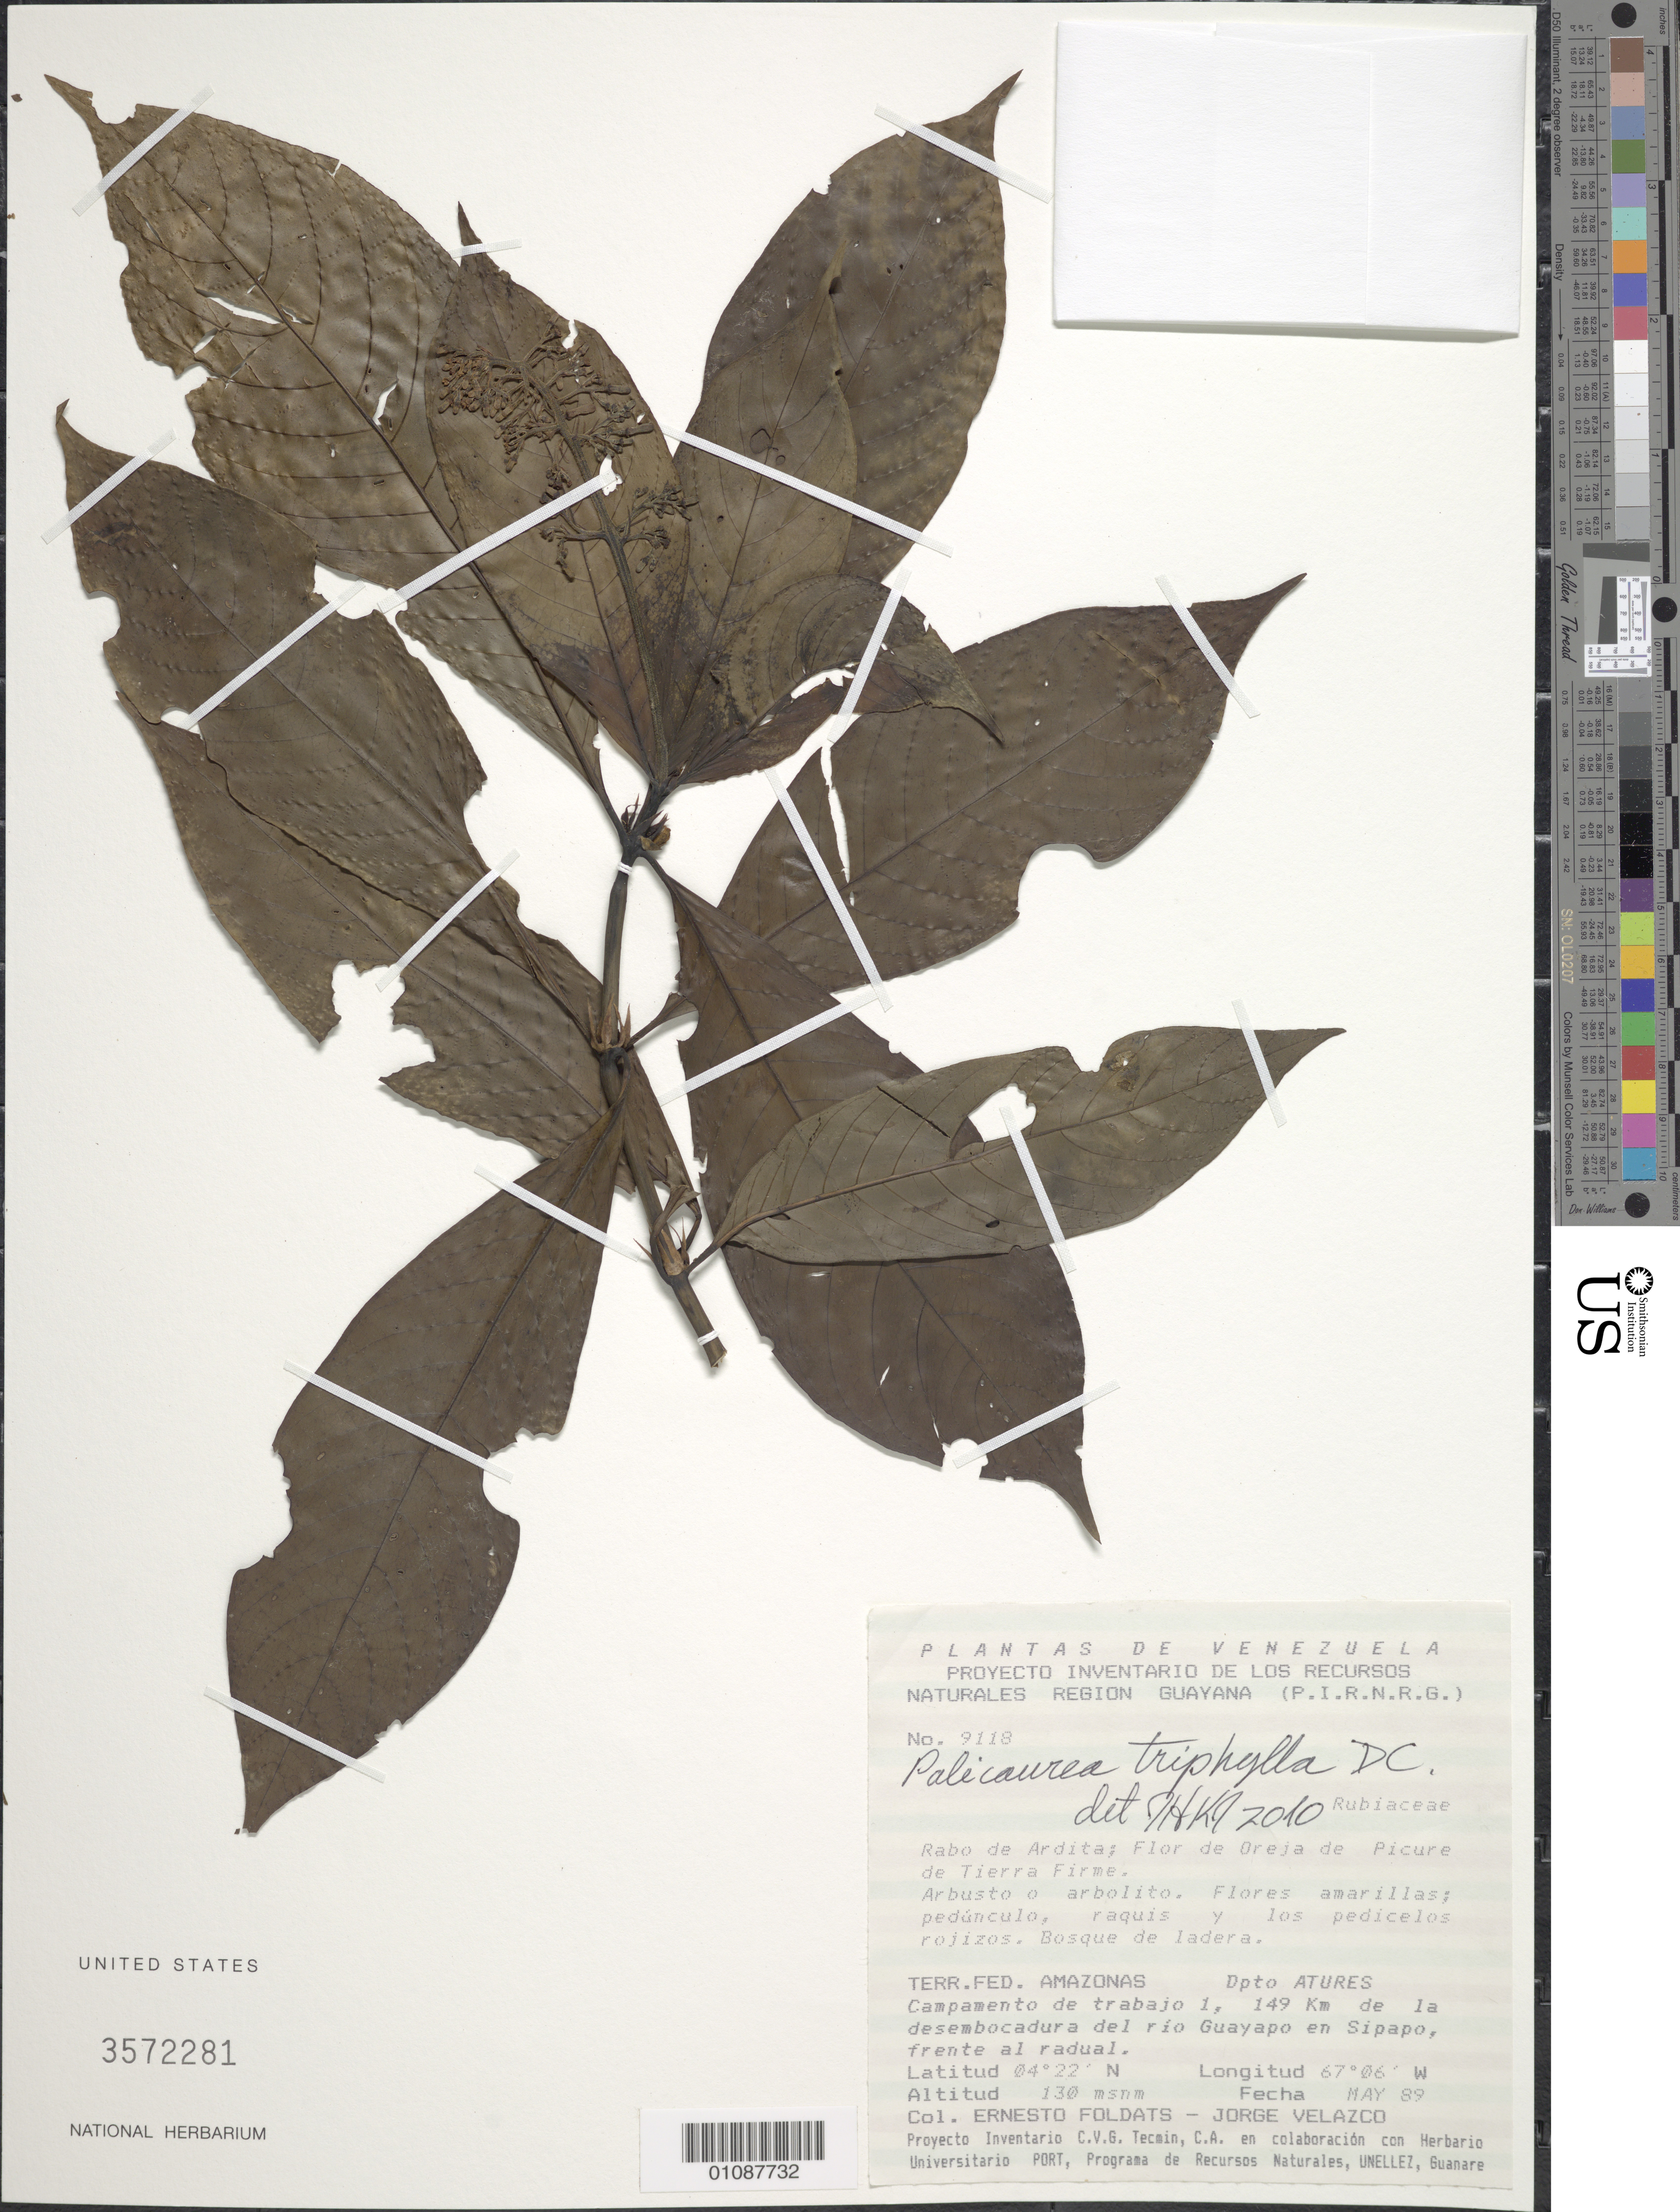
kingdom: Plantae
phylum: Tracheophyta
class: Magnoliopsida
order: Gentianales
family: Rubiaceae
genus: Palicourea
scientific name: Palicourea triphylla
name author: DC.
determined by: Kirkbride, J. H.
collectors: E. Foldats & J. Velazco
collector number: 9118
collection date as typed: May-89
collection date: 1989-05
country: Venezuela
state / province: Amazonas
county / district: Atures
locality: Campamento de trabajo 1, 149 km de la desembocadura del rio Guayapo en Sipapo, frente al radual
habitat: Bosque de ladera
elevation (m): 130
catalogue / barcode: US 3572281